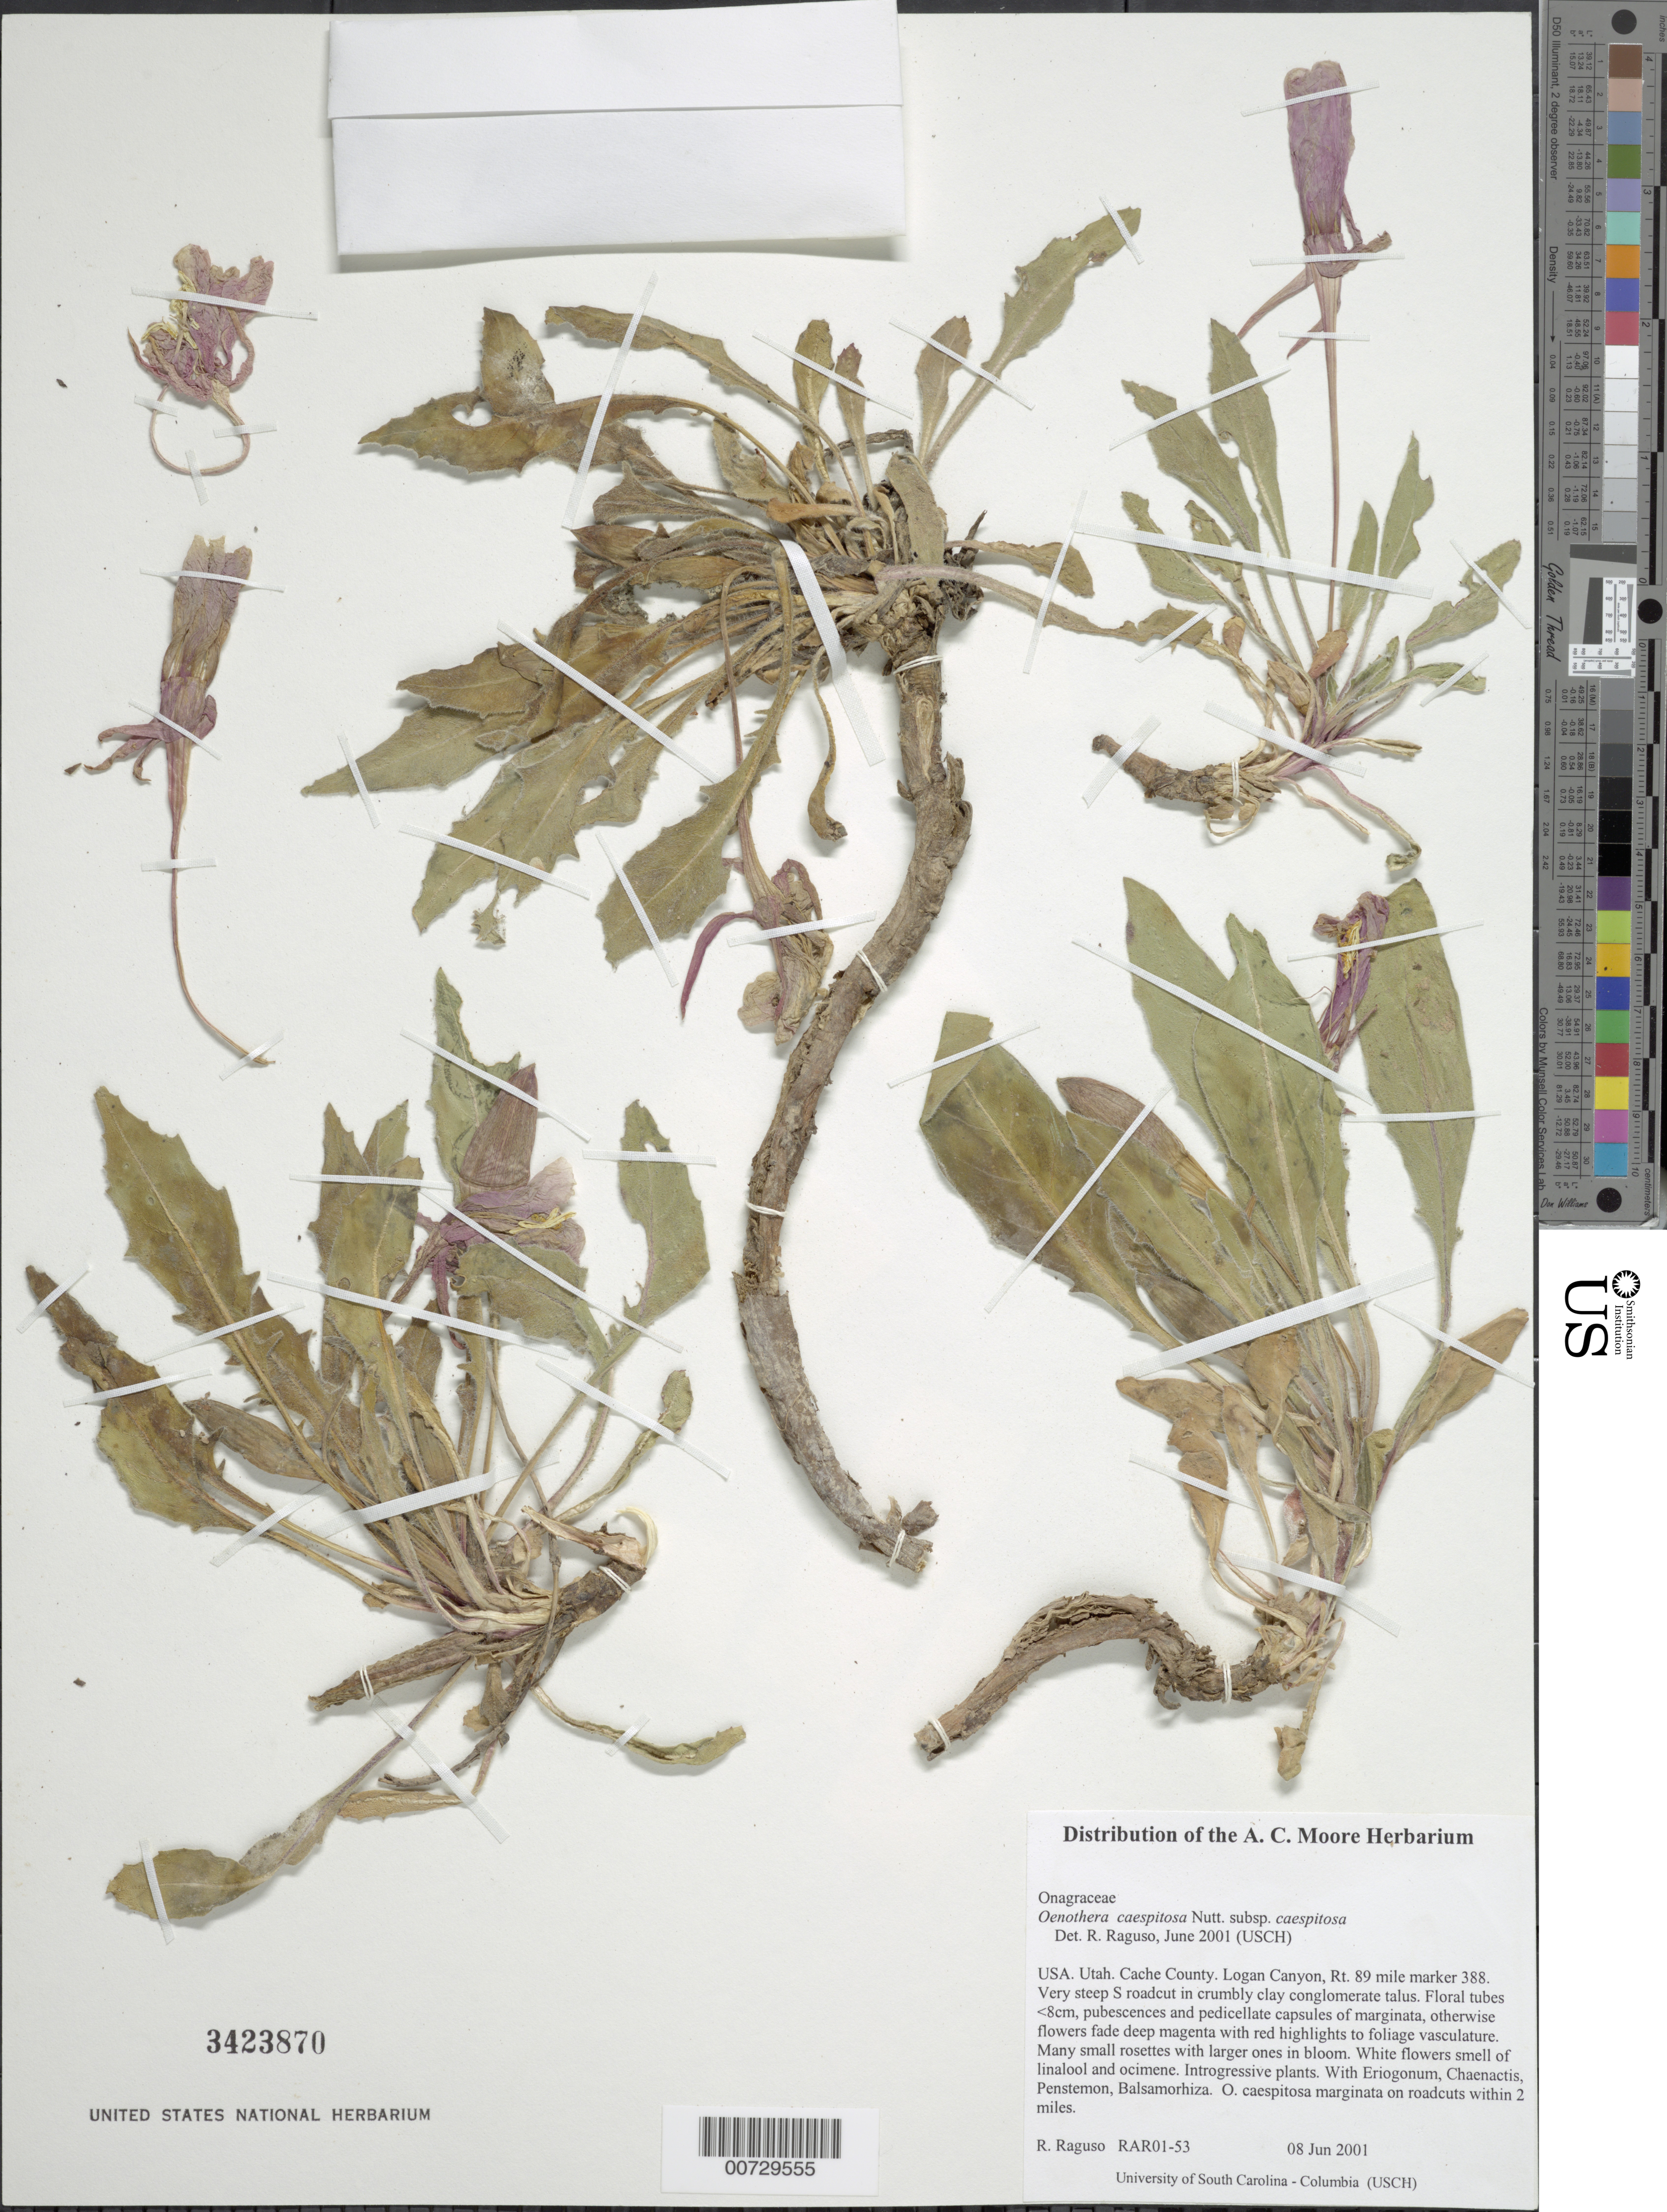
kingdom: Plantae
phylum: Tracheophyta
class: Magnoliopsida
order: Myrtales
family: Onagraceae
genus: Oenothera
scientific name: Oenothera cespitosa subsp. cespitosa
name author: Nutt.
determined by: Raguso, Robert A.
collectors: R. Raguso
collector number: RAR01-53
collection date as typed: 08 Jun 2001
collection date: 2001-06-08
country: United States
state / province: Utah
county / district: Cache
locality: Logan Canyon, Rt. 89 mile marker 388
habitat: Very steep S roadcut in crumbly clay conglomerate talus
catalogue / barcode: US 3423870